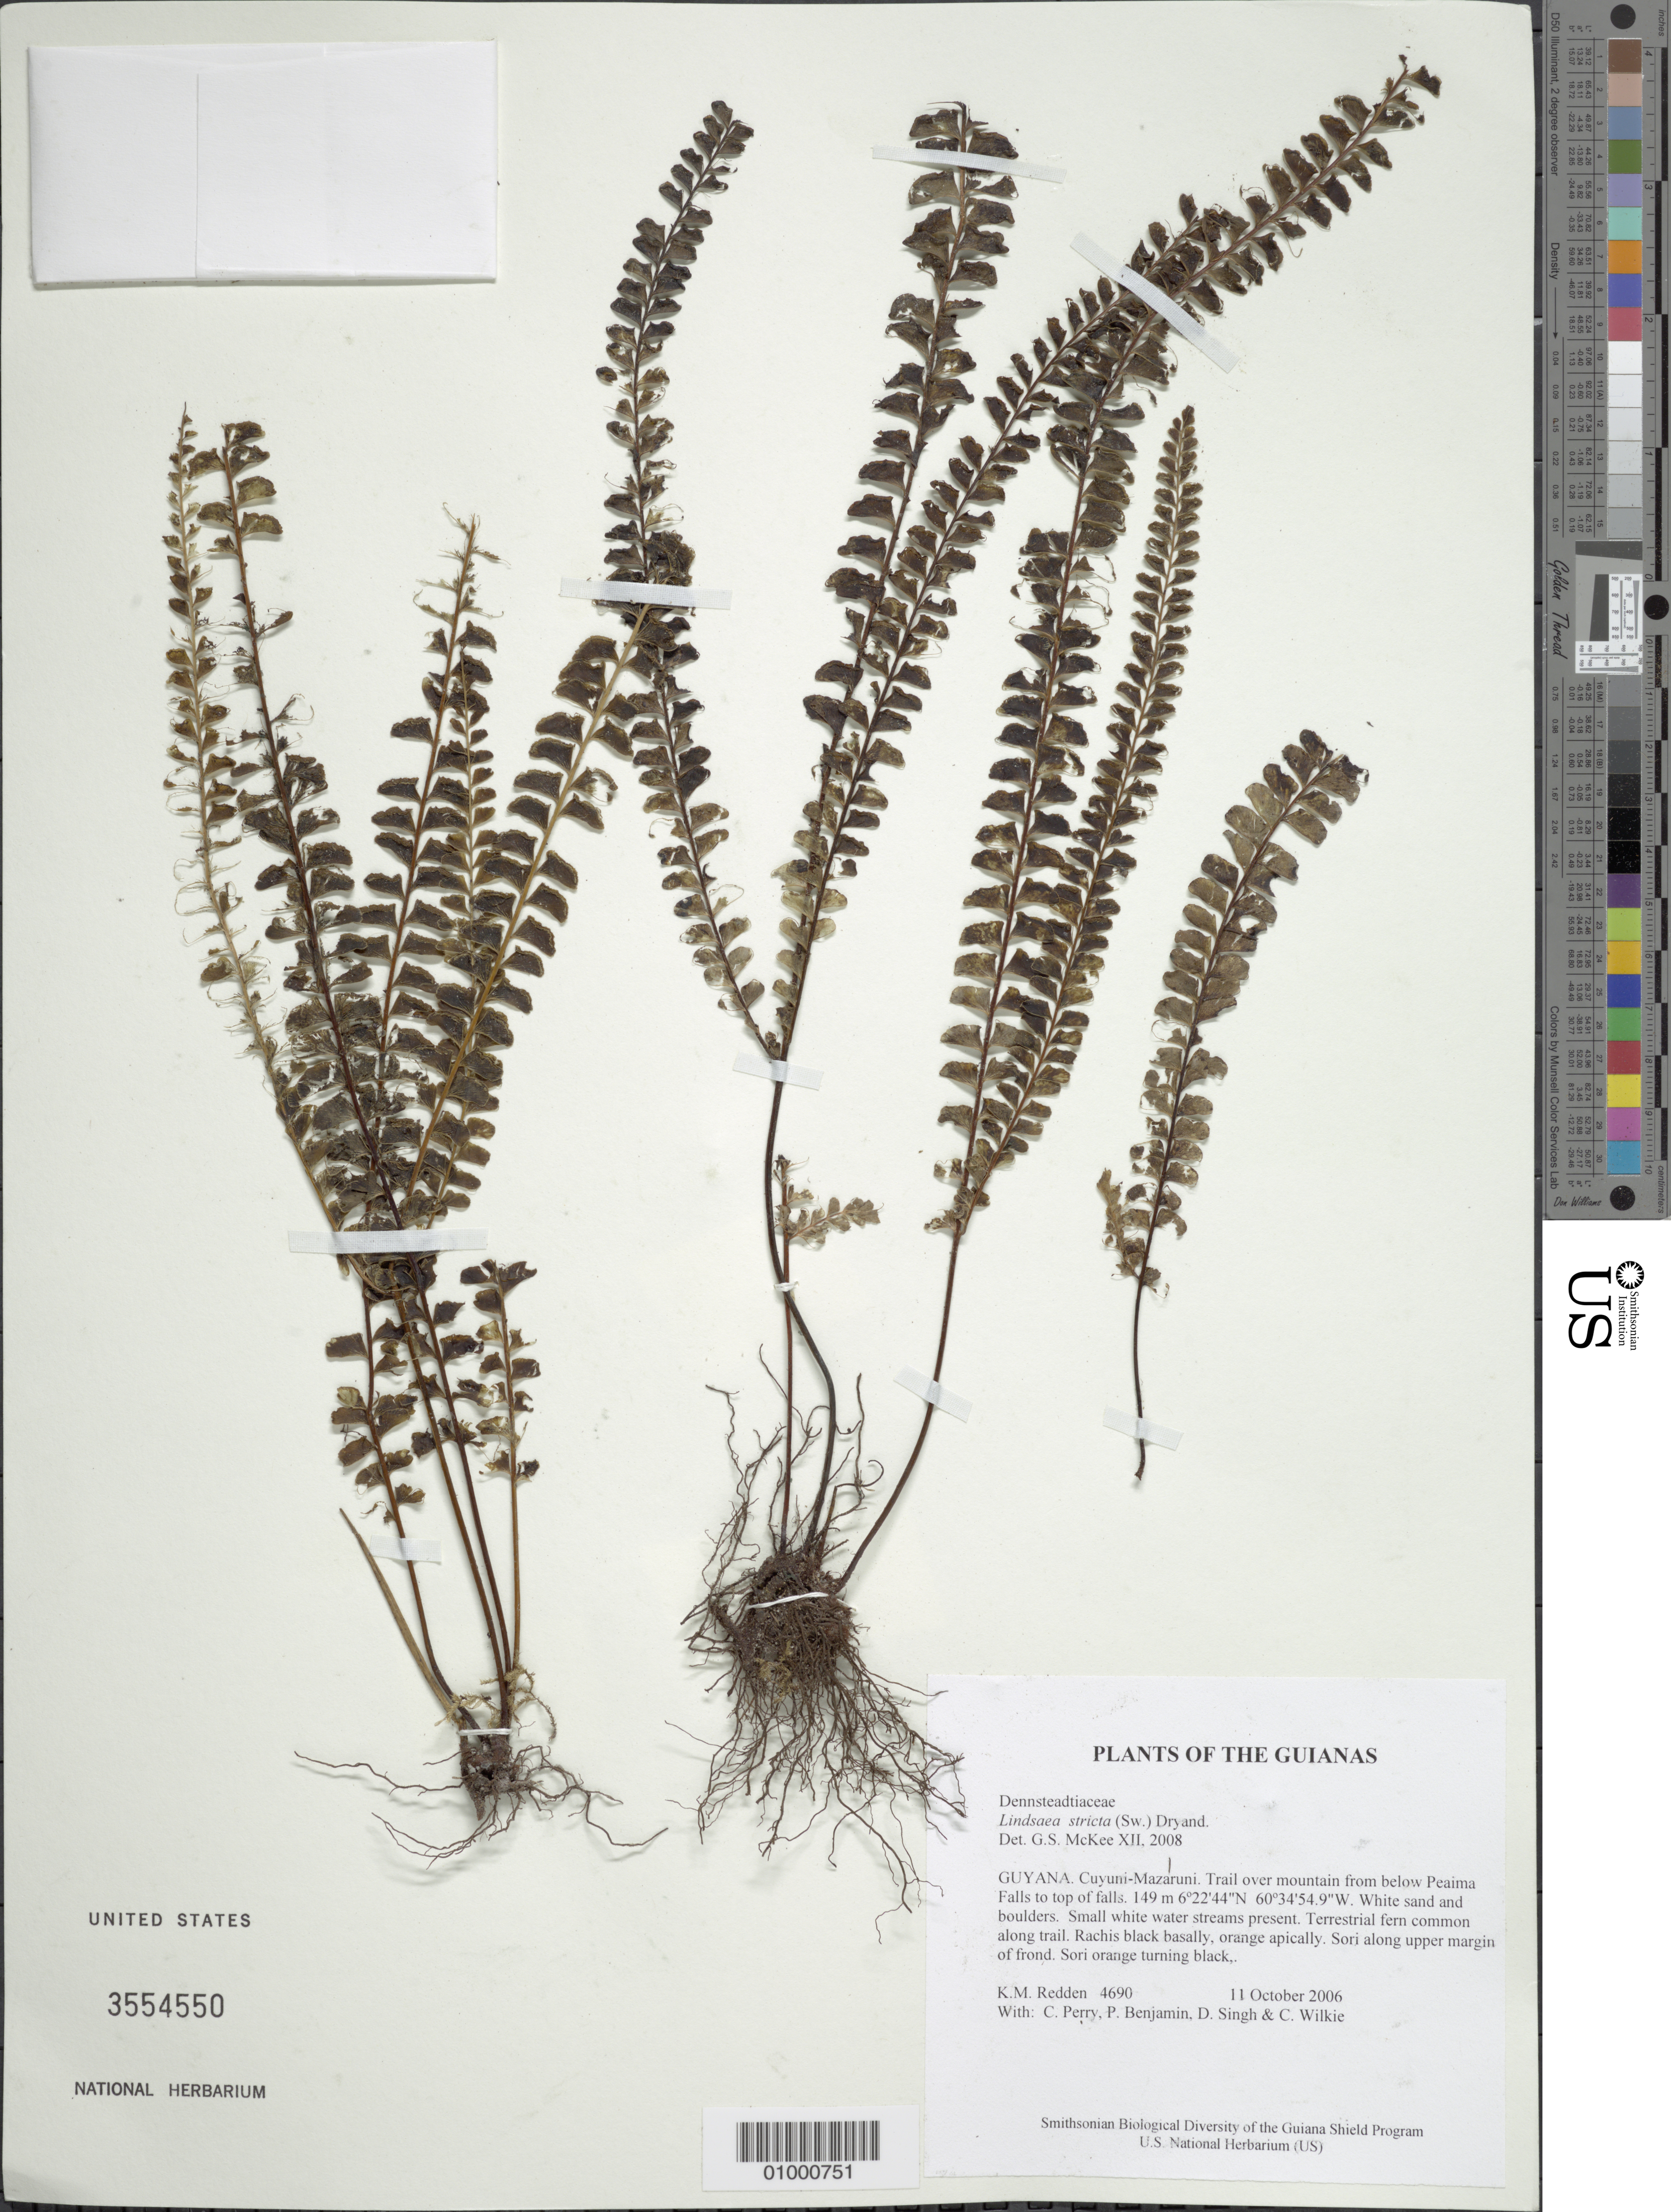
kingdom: Plantae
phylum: Tracheophyta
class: Polypodiopsida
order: Polypodiales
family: Lindsaeaceae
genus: Lindsaea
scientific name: Lindsaea stricta var. stricta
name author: (Sw.) Dryand.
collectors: K. M. Redden, C. Perry, P. Benjamin, D. Singh & C. Wilkie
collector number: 4690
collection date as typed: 11 October 2006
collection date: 2006-10-11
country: Guyana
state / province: Cuyuni-Mazaruni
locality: Trail over mountain from below Peaima Falls to top of falls.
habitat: White sand and boulders. Small white water streams present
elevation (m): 149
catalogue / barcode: US 3554550